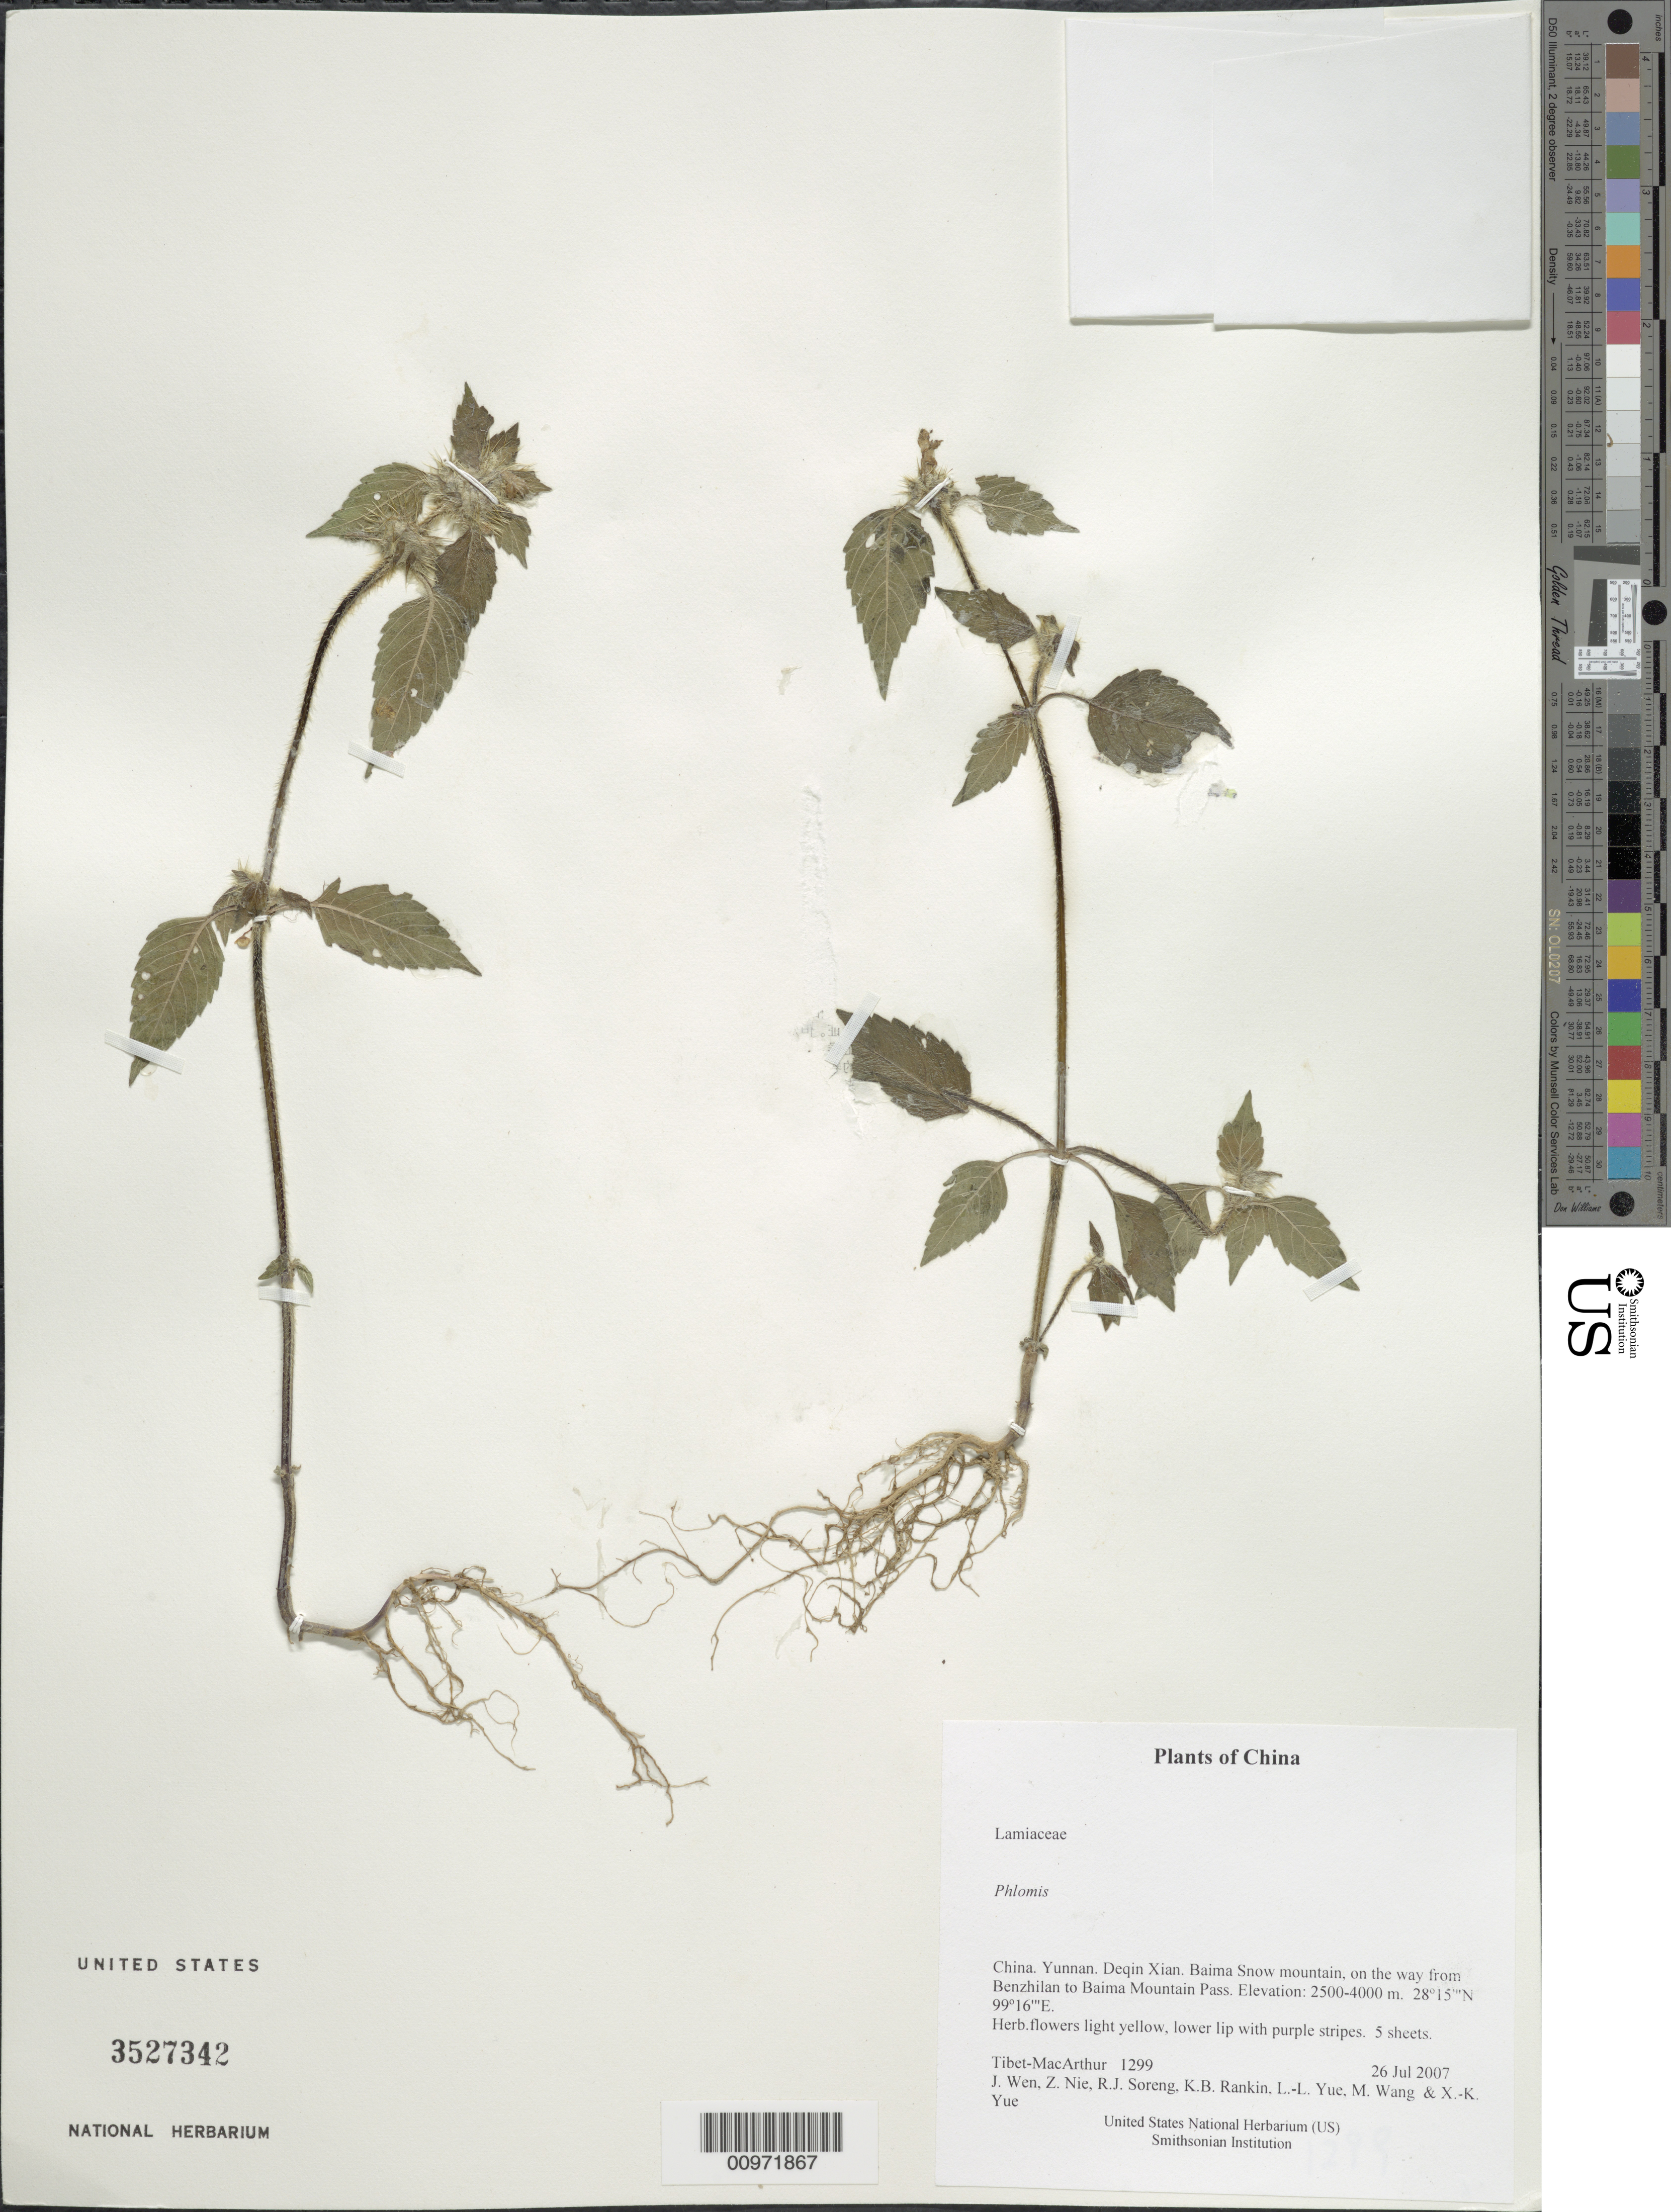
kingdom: Plantae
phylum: Tracheophyta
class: Magnoliopsida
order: Lamiales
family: Lamiaceae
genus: Phlomis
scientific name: Phlomis sp.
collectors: Tibet-MacArthur, J. Wen, Z. Nie, R. J. Soreng, K. Rankin, L. Yue, M. Wang & X. Yue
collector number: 1299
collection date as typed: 26 Jul 2007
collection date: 2007-07-26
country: China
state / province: Yunnan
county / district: Deqin Xian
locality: Baima Snow mountain, on the way from Benzhilan to Baima Mountain Pass.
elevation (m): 2500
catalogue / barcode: US 3527342